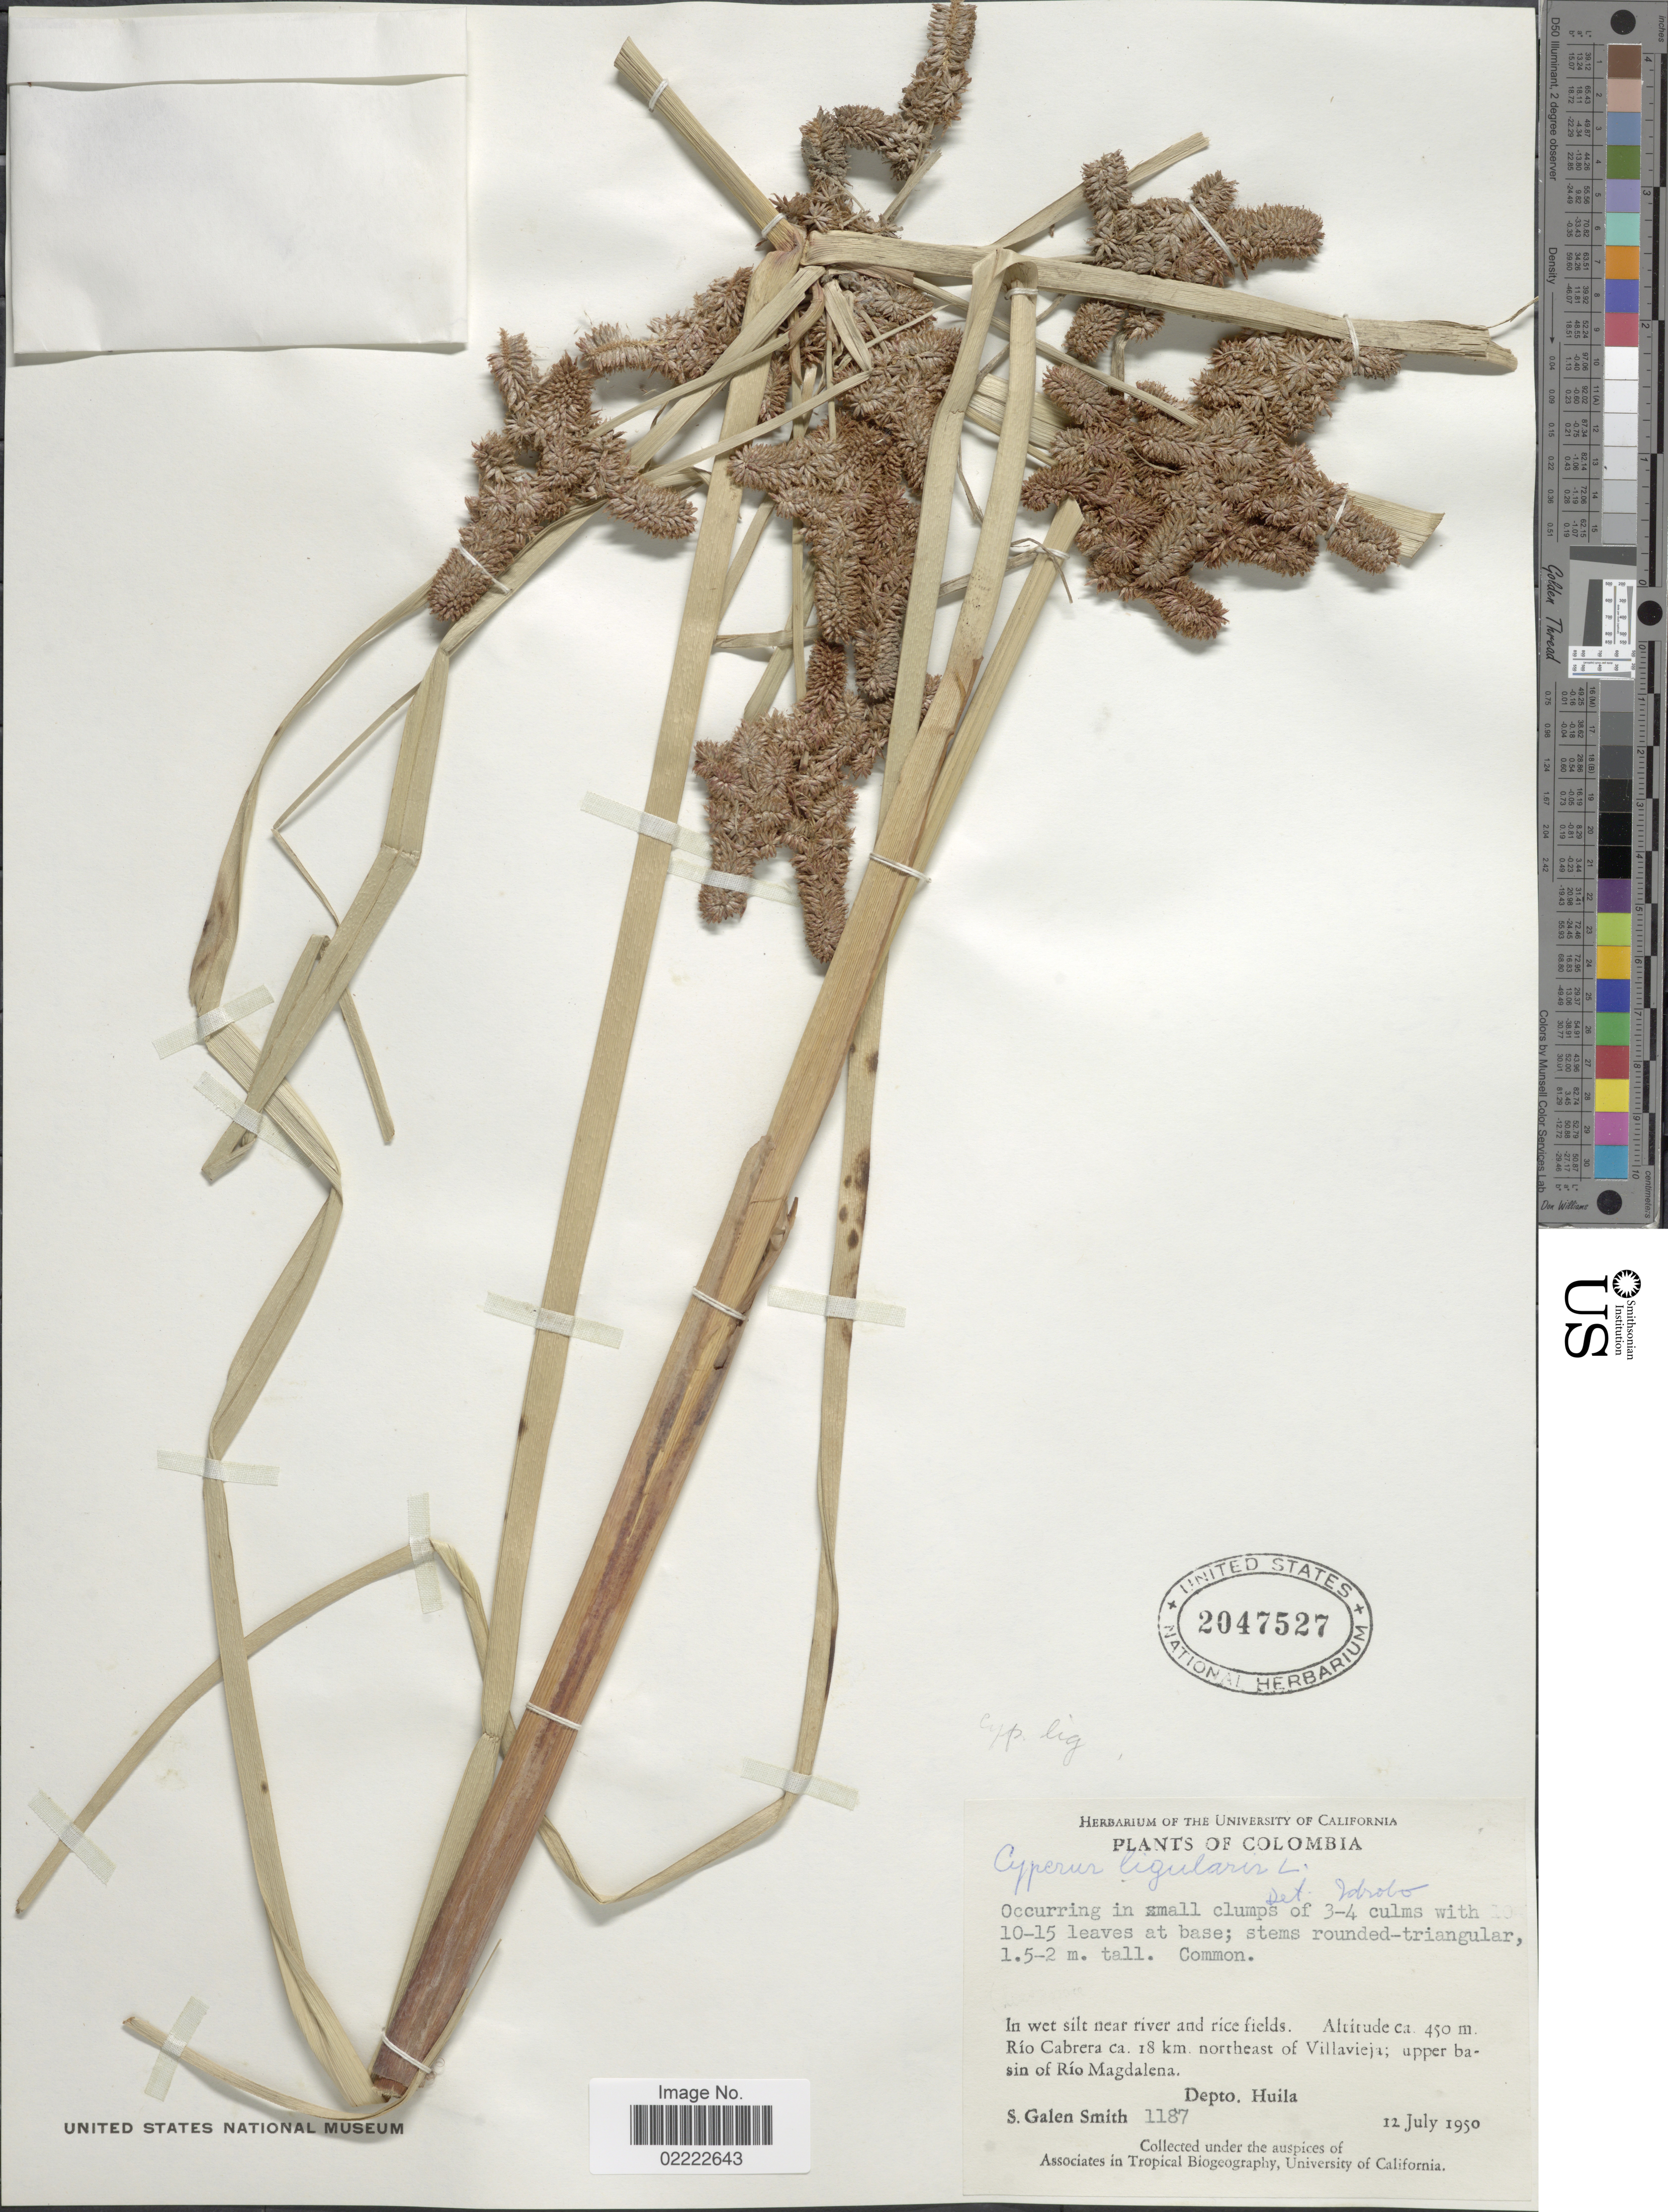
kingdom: Plantae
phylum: Tracheophyta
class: Liliopsida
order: Poales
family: Cyperaceae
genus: Cyperus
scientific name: Cyperus ligularis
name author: L.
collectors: S. G. Smith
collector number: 1187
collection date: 1950-07-12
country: Colombia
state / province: Huila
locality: In wet silt near river and rice fields, Río Cabrera ca. 18 km northeast of Villavieja; upper basin of Río Magdalena, Depto. Huila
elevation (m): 450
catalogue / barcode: US 2047527